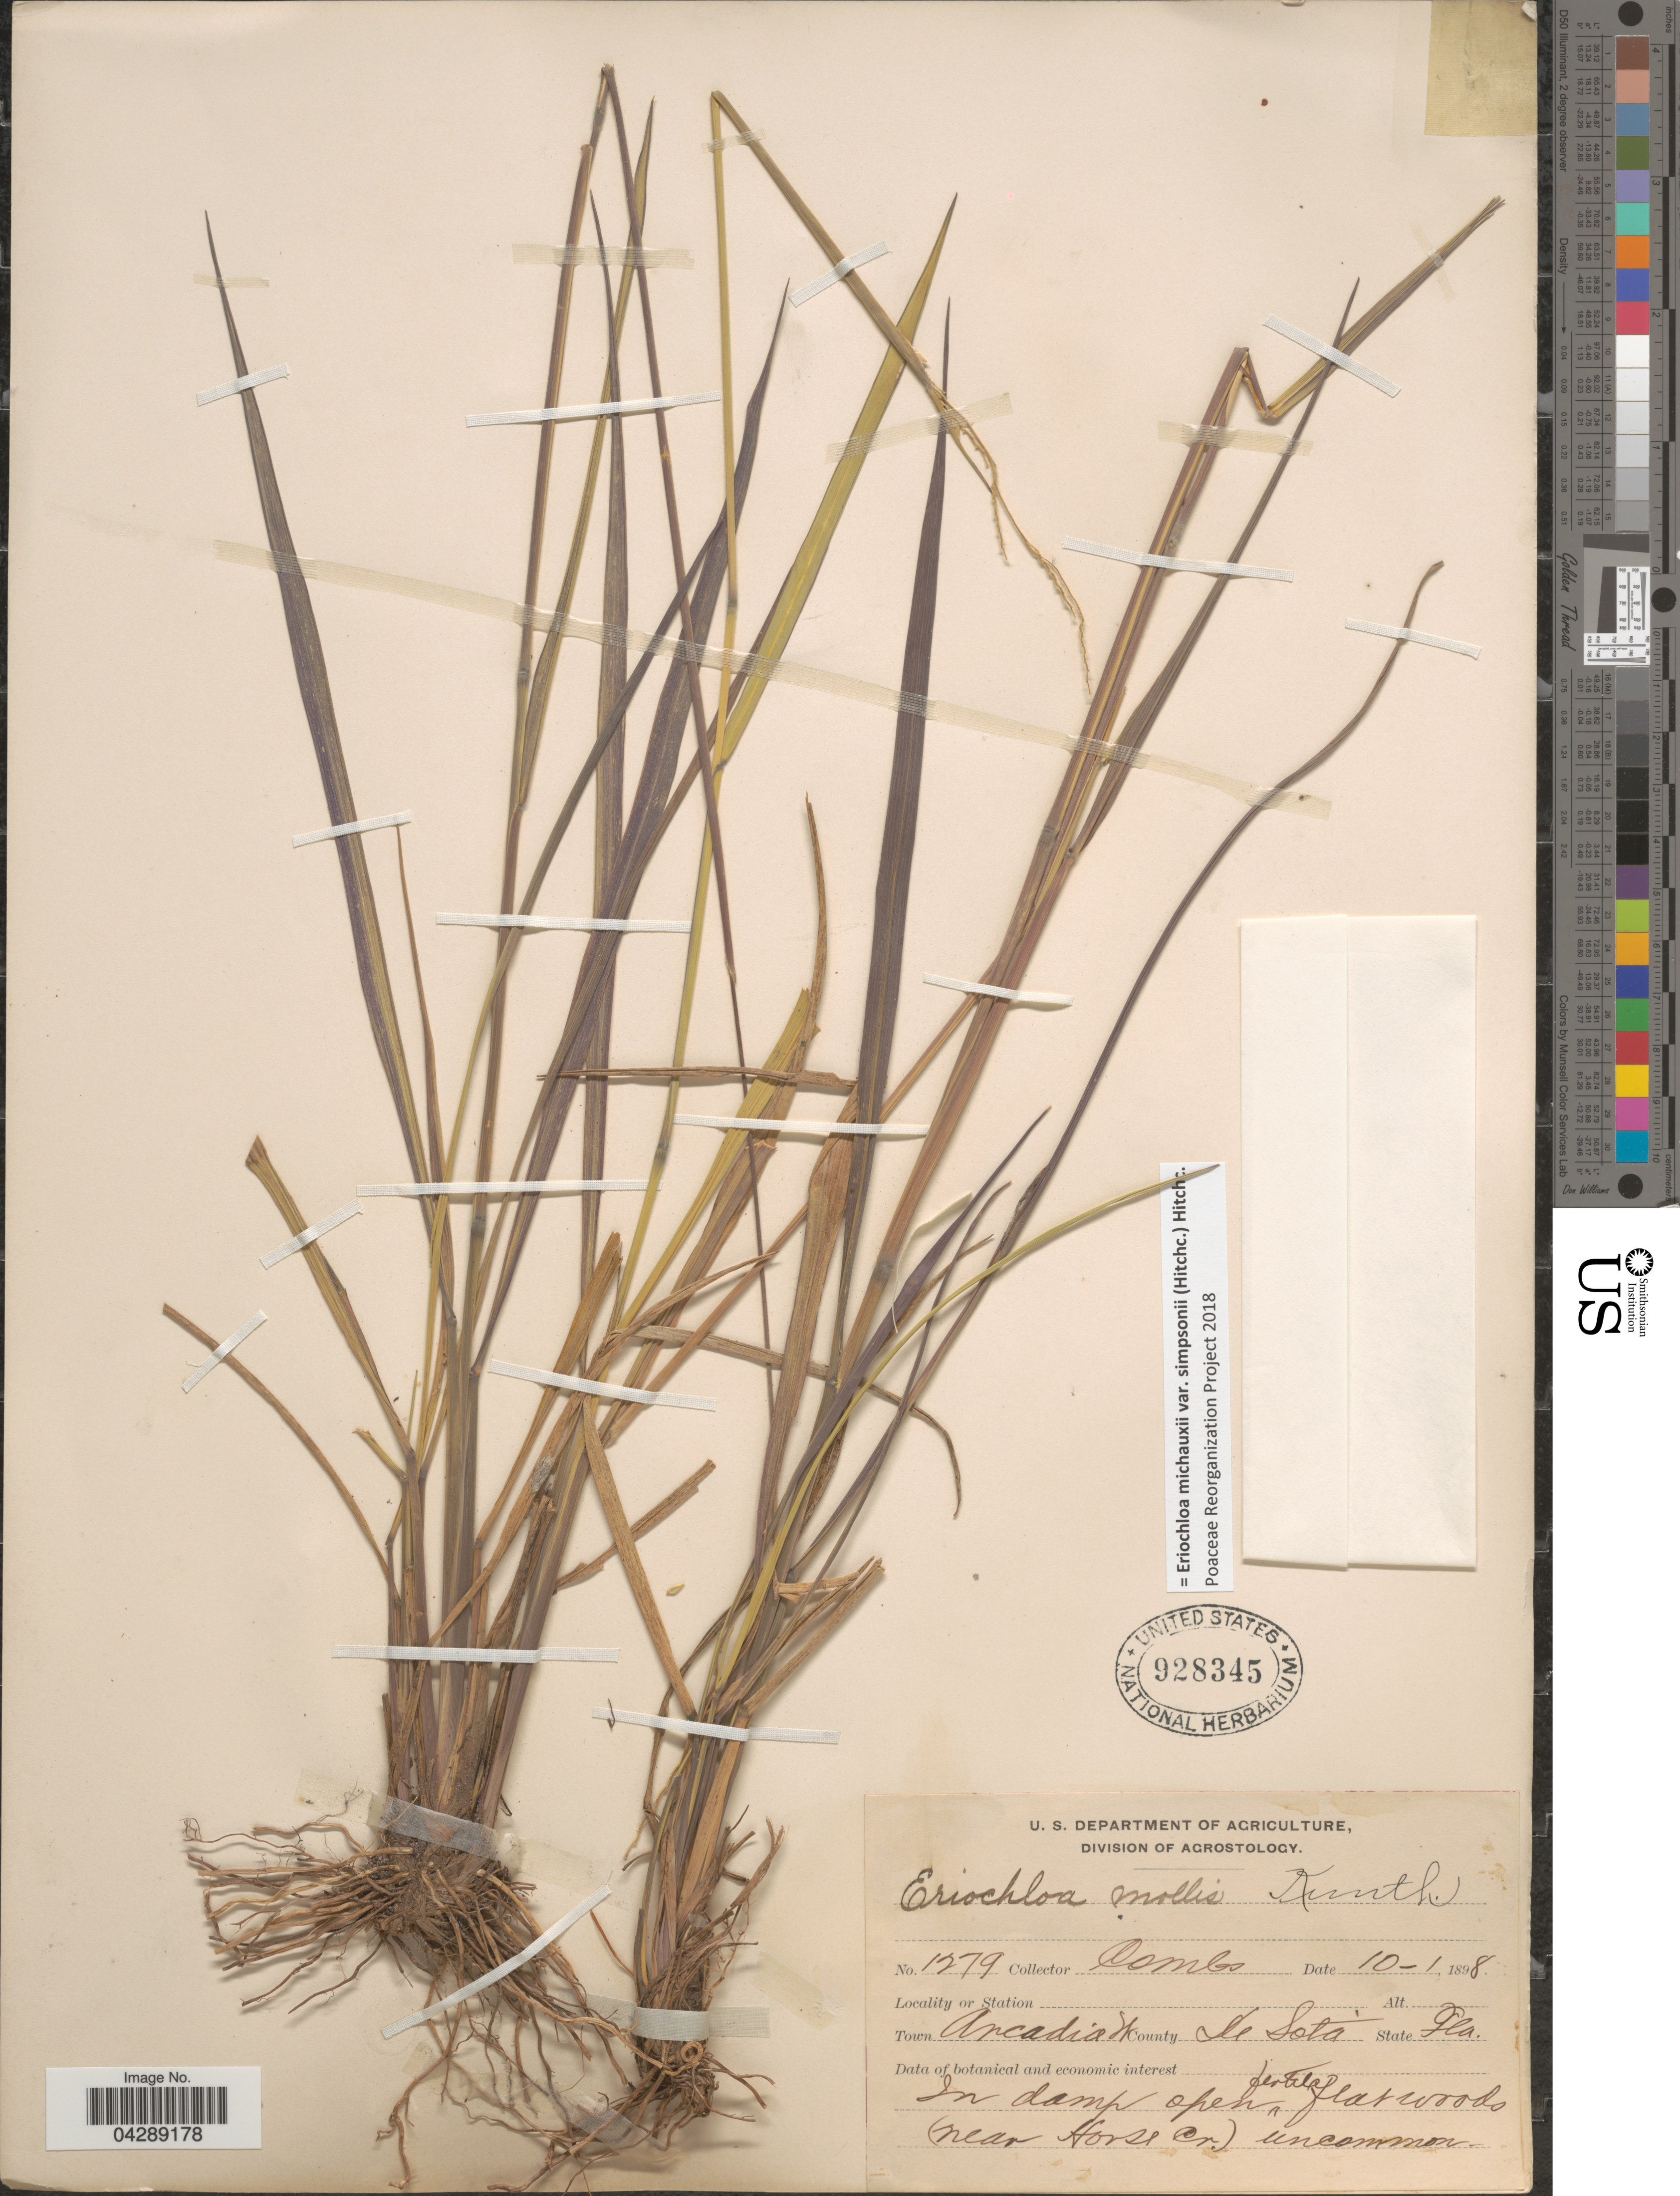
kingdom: Plantae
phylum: Tracheophyta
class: Liliopsida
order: Poales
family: Poaceae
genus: Eriochloa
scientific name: Eriochloa michauxii var. simpsonii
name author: Hitchc.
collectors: -. Combs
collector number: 1279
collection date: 1898-10-01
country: United States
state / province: Florida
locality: Town Arcadia St. County De Soto. In damp open fertile flatwoods (near Horse Cr.).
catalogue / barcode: US 928345